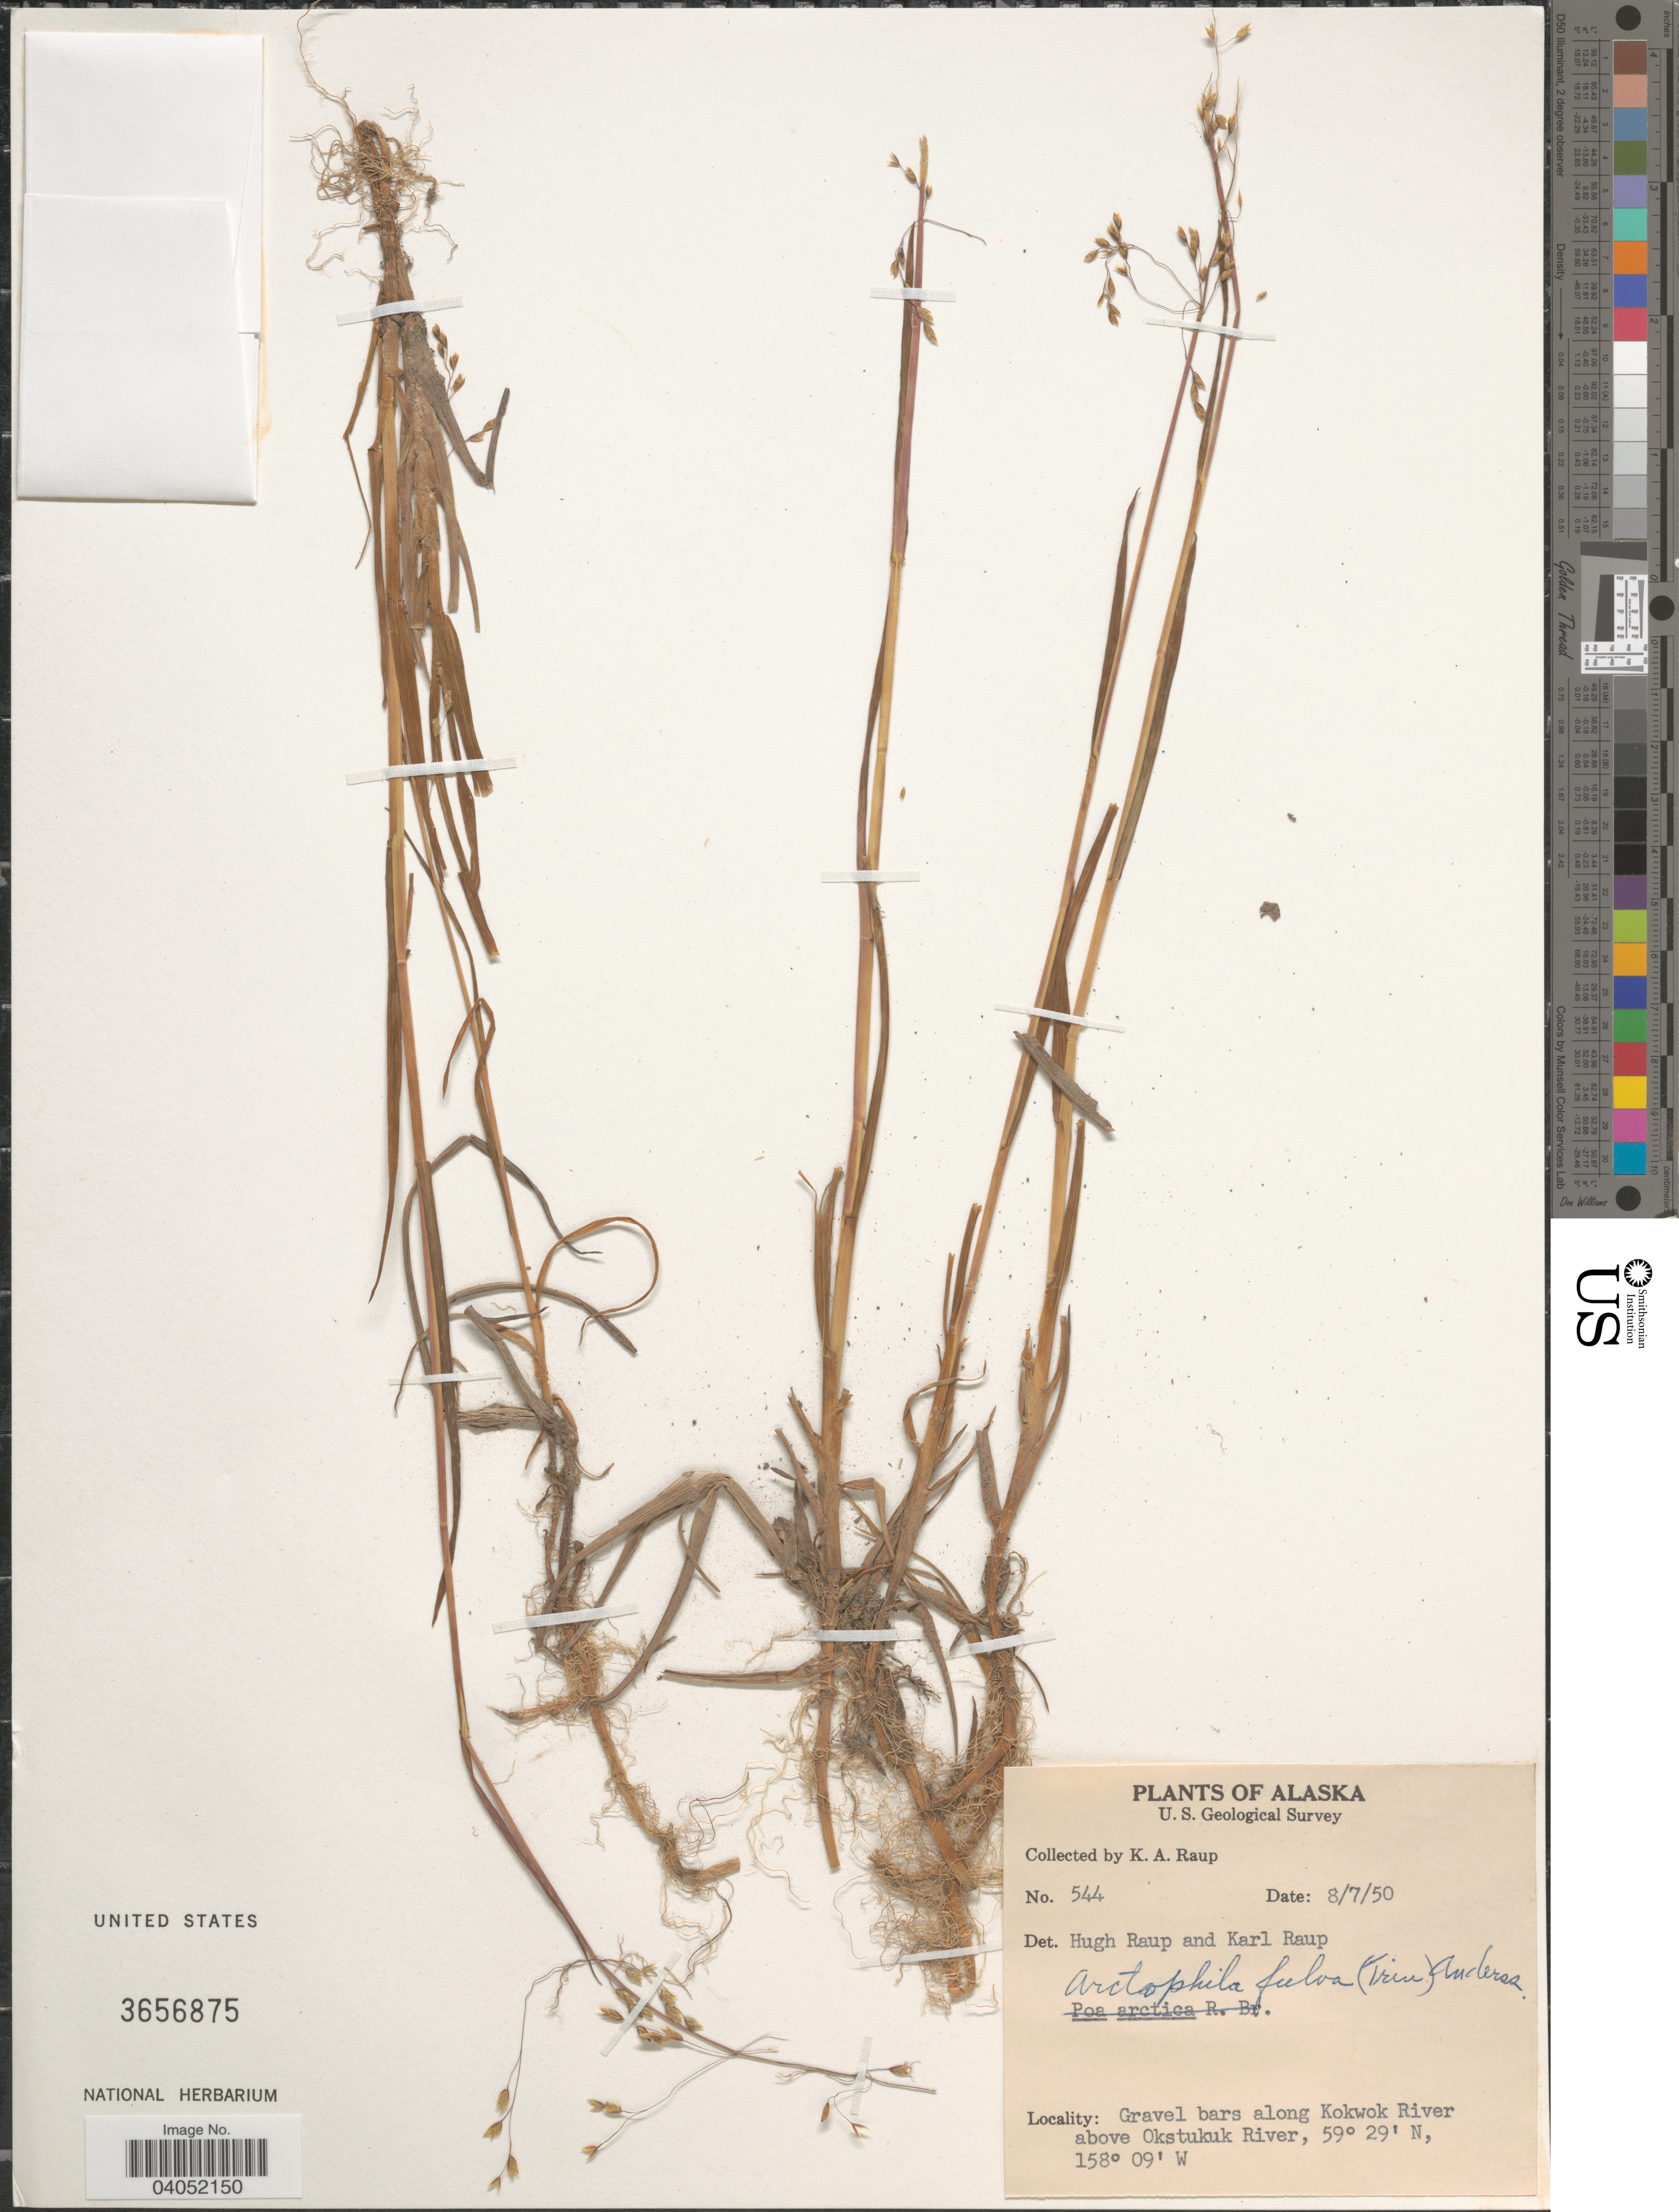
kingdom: Plantae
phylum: Tracheophyta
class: Liliopsida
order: Poales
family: Poaceae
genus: Arctophila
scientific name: Arctophila fulva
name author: (Trin.) Andersson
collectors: K. Raup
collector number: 544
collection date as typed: Transcribed d/m/y: 7/8/50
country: United States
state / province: Alaska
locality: Along Kokwok River above Okstukuk River.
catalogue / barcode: US 3656875